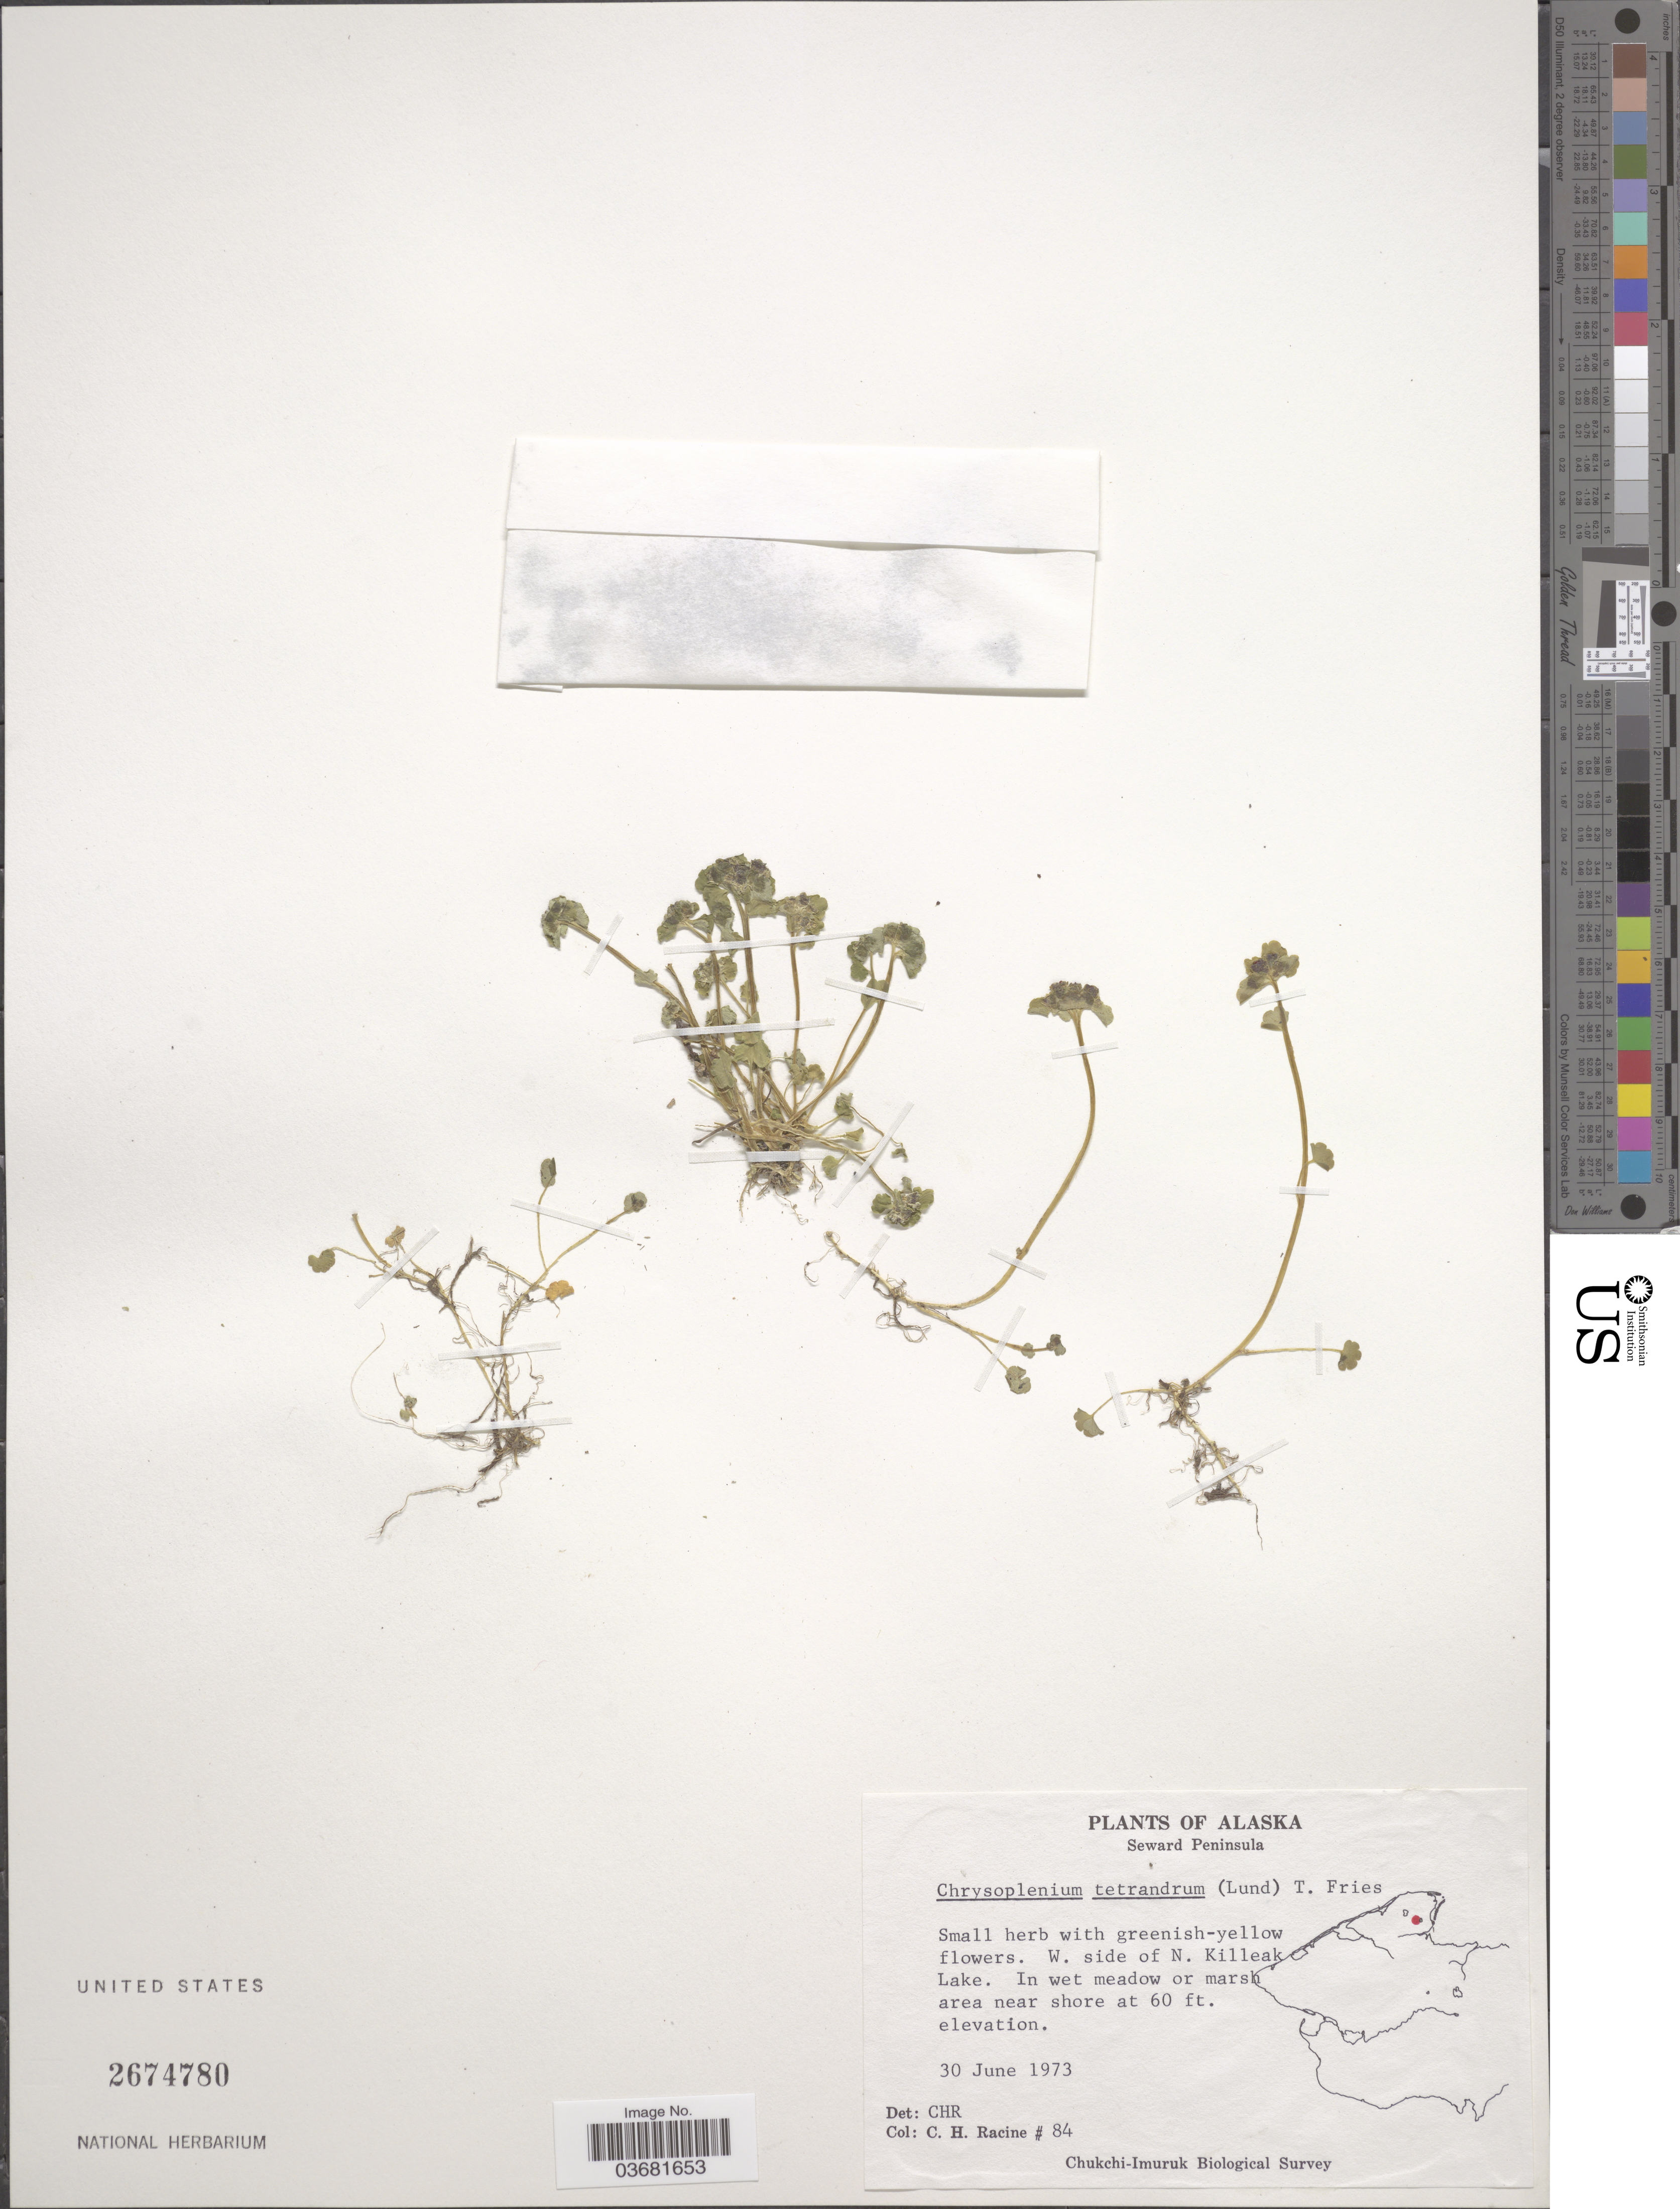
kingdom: Plantae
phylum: Tracheophyta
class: Magnoliopsida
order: Saxifragales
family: Saxifragaceae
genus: Chrysosplenium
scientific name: Chrysosplenium tetrandrum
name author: (N. Lund) Th. Fr.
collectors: C. Racine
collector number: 84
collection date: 1973-06-30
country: United States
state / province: Alaska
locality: Seward Peninsula. W. side of N. Killeak Lake. Chukchi-Imuruk Biological Survey.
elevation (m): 18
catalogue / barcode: US 2674780